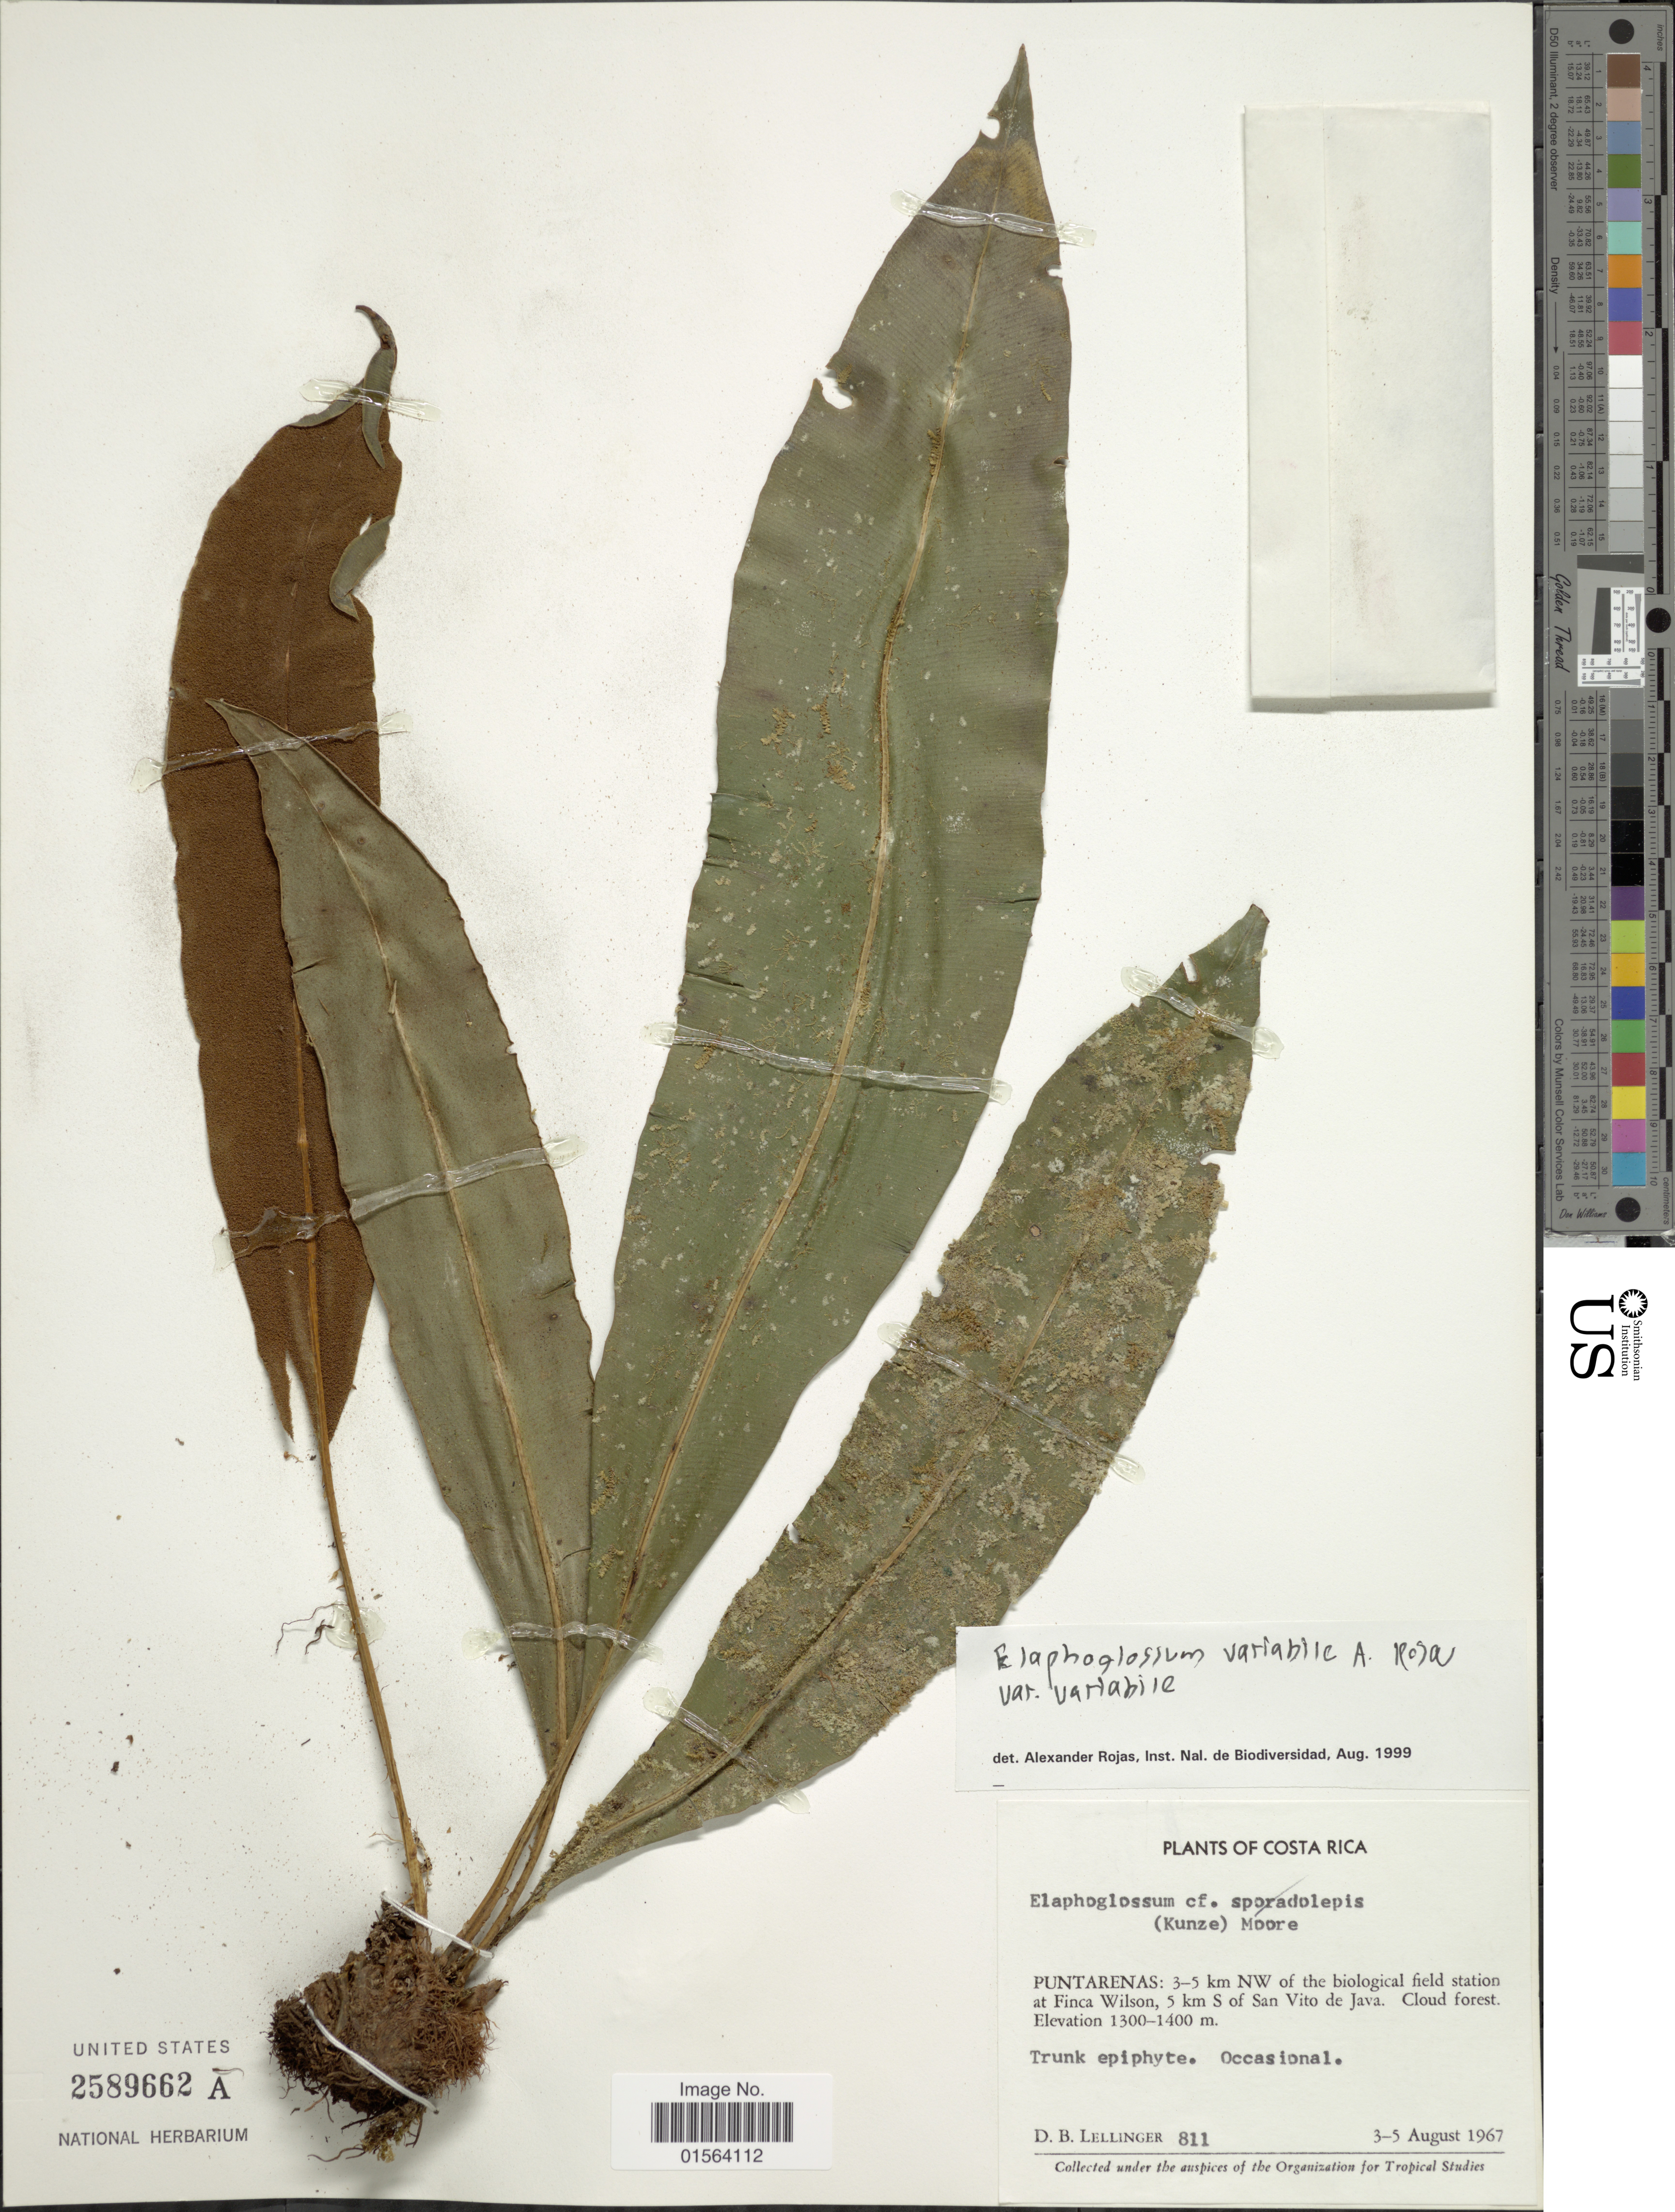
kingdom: Plantae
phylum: Tracheophyta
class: Polypodiopsida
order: Polypodiales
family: Dryopteridaceae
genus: Elaphoglossum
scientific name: Elaphoglossum latifolium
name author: (Sw.) J. Sm.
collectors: D. B. Lellinger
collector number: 811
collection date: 1967-08-03/1967-08-05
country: Costa Rica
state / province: Puntarenas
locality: Punatrenas: 3-5 km NW of the biological field station at Finca Wilson, 5 km S of San Vito de Java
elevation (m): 1300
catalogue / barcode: US 2589662A